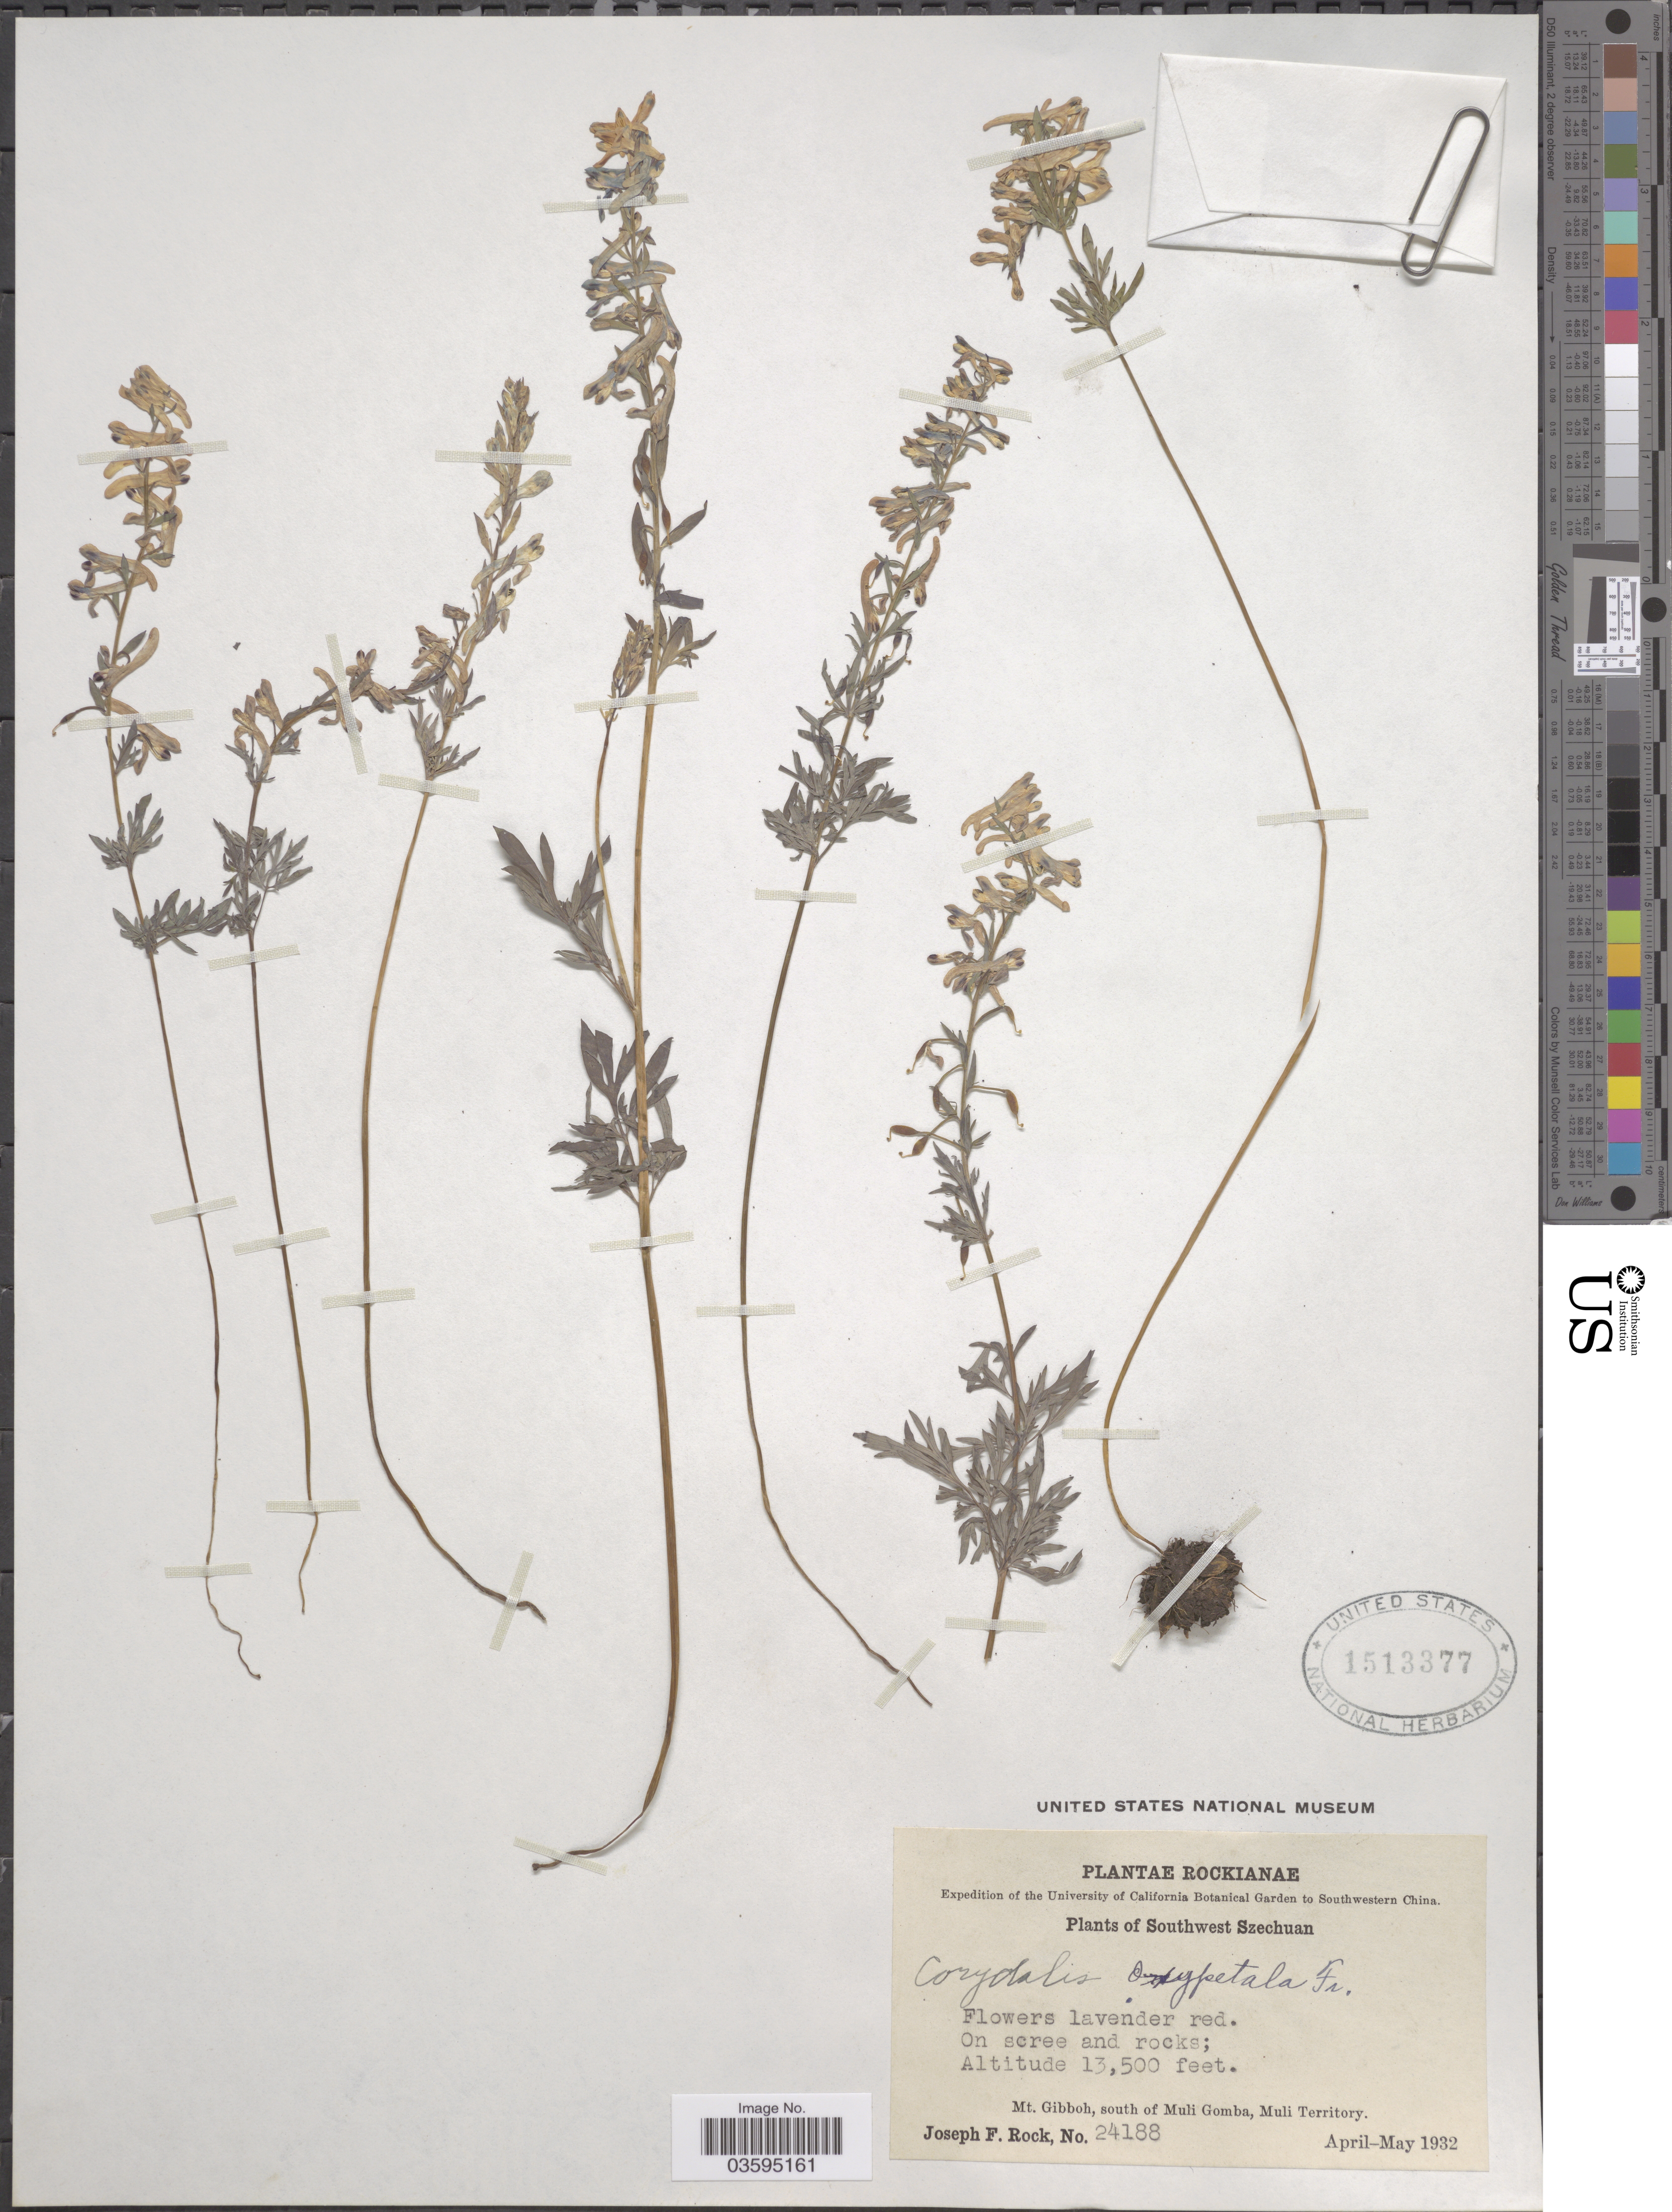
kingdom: Plantae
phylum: Tracheophyta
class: Magnoliopsida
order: Ranunculales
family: Papaveraceae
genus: Corydalis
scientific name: Corydalis oxypetala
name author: Franch.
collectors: J. F. Rock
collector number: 24188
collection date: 1932-04/1932-05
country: China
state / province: Sichuan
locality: Southwestern China. Southwest Szechuan. Mt. Gibboh, south of Muli Gomba, Muli Territory.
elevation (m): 4115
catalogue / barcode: US 1513377